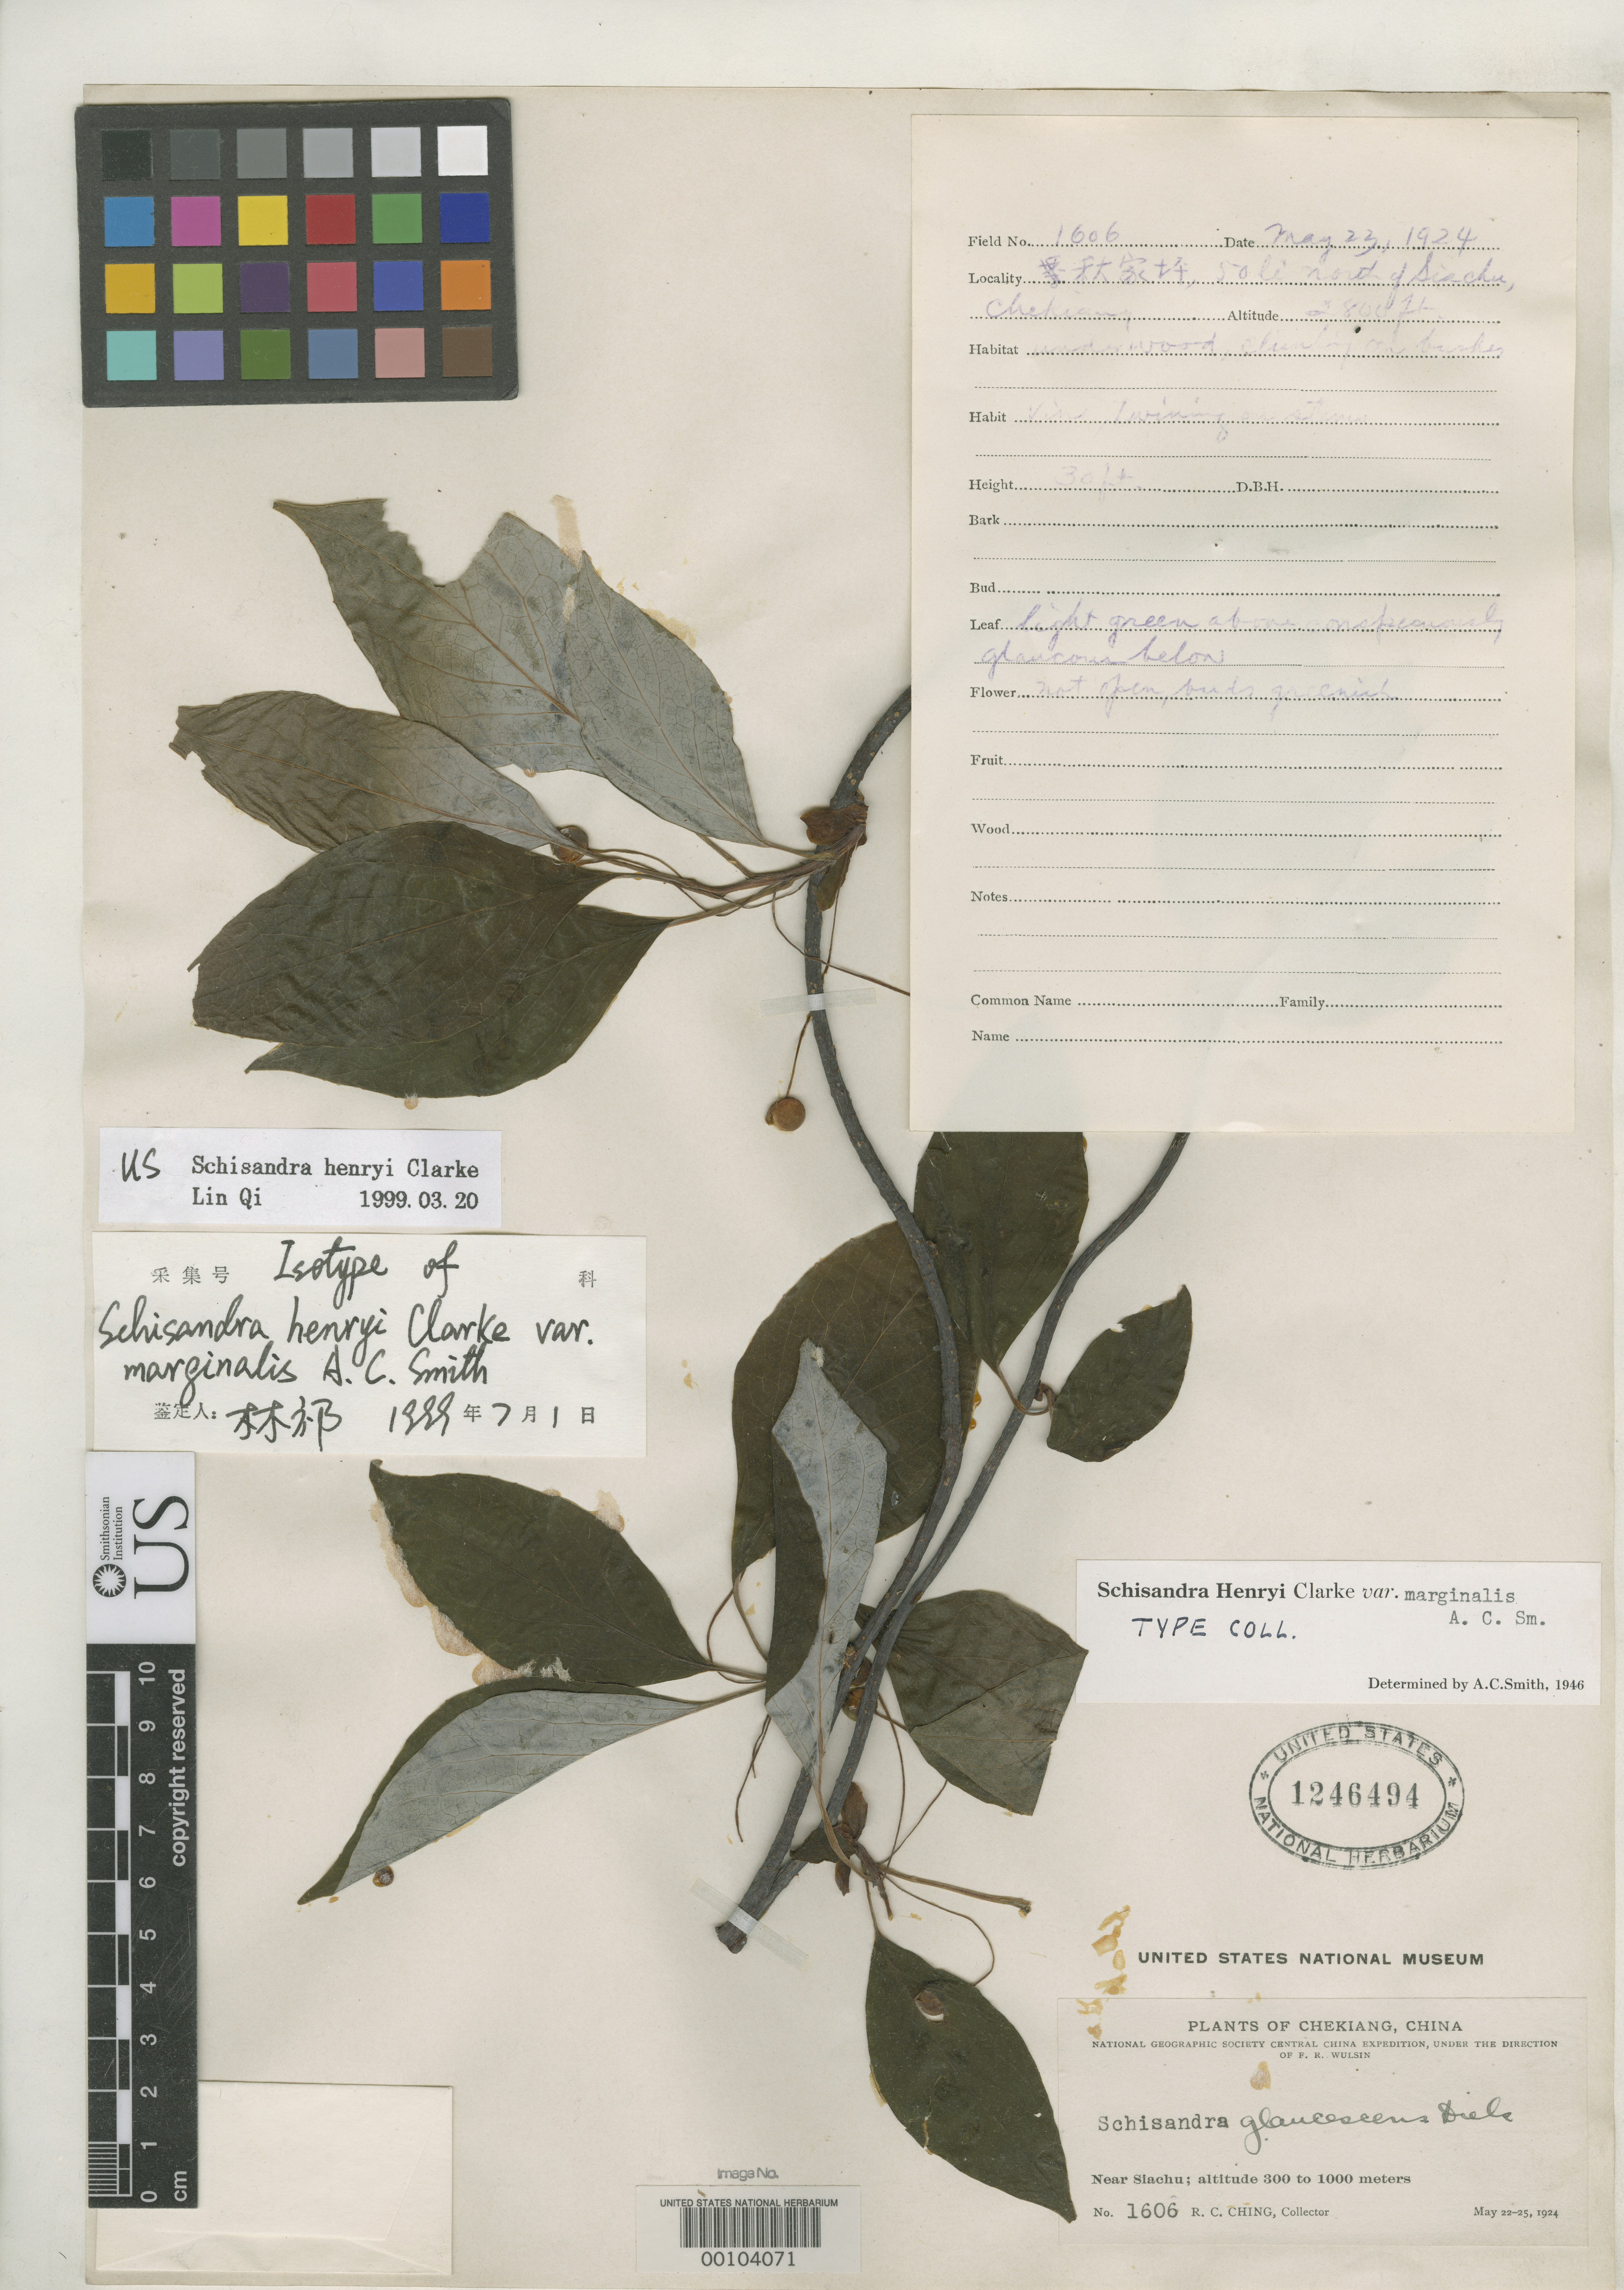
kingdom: Plantae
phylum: Tracheophyta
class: Magnoliopsida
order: Austrobaileyales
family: Schisandraceae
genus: Schisandra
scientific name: Schisandra henryi var. marginalis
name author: A.C. Sm.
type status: Isotype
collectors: R. C. Ching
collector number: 1606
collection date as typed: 23 May 1924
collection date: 1924-05-23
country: China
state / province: Zhejiang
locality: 50 li N of Siachu.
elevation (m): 853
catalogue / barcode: US 1246494